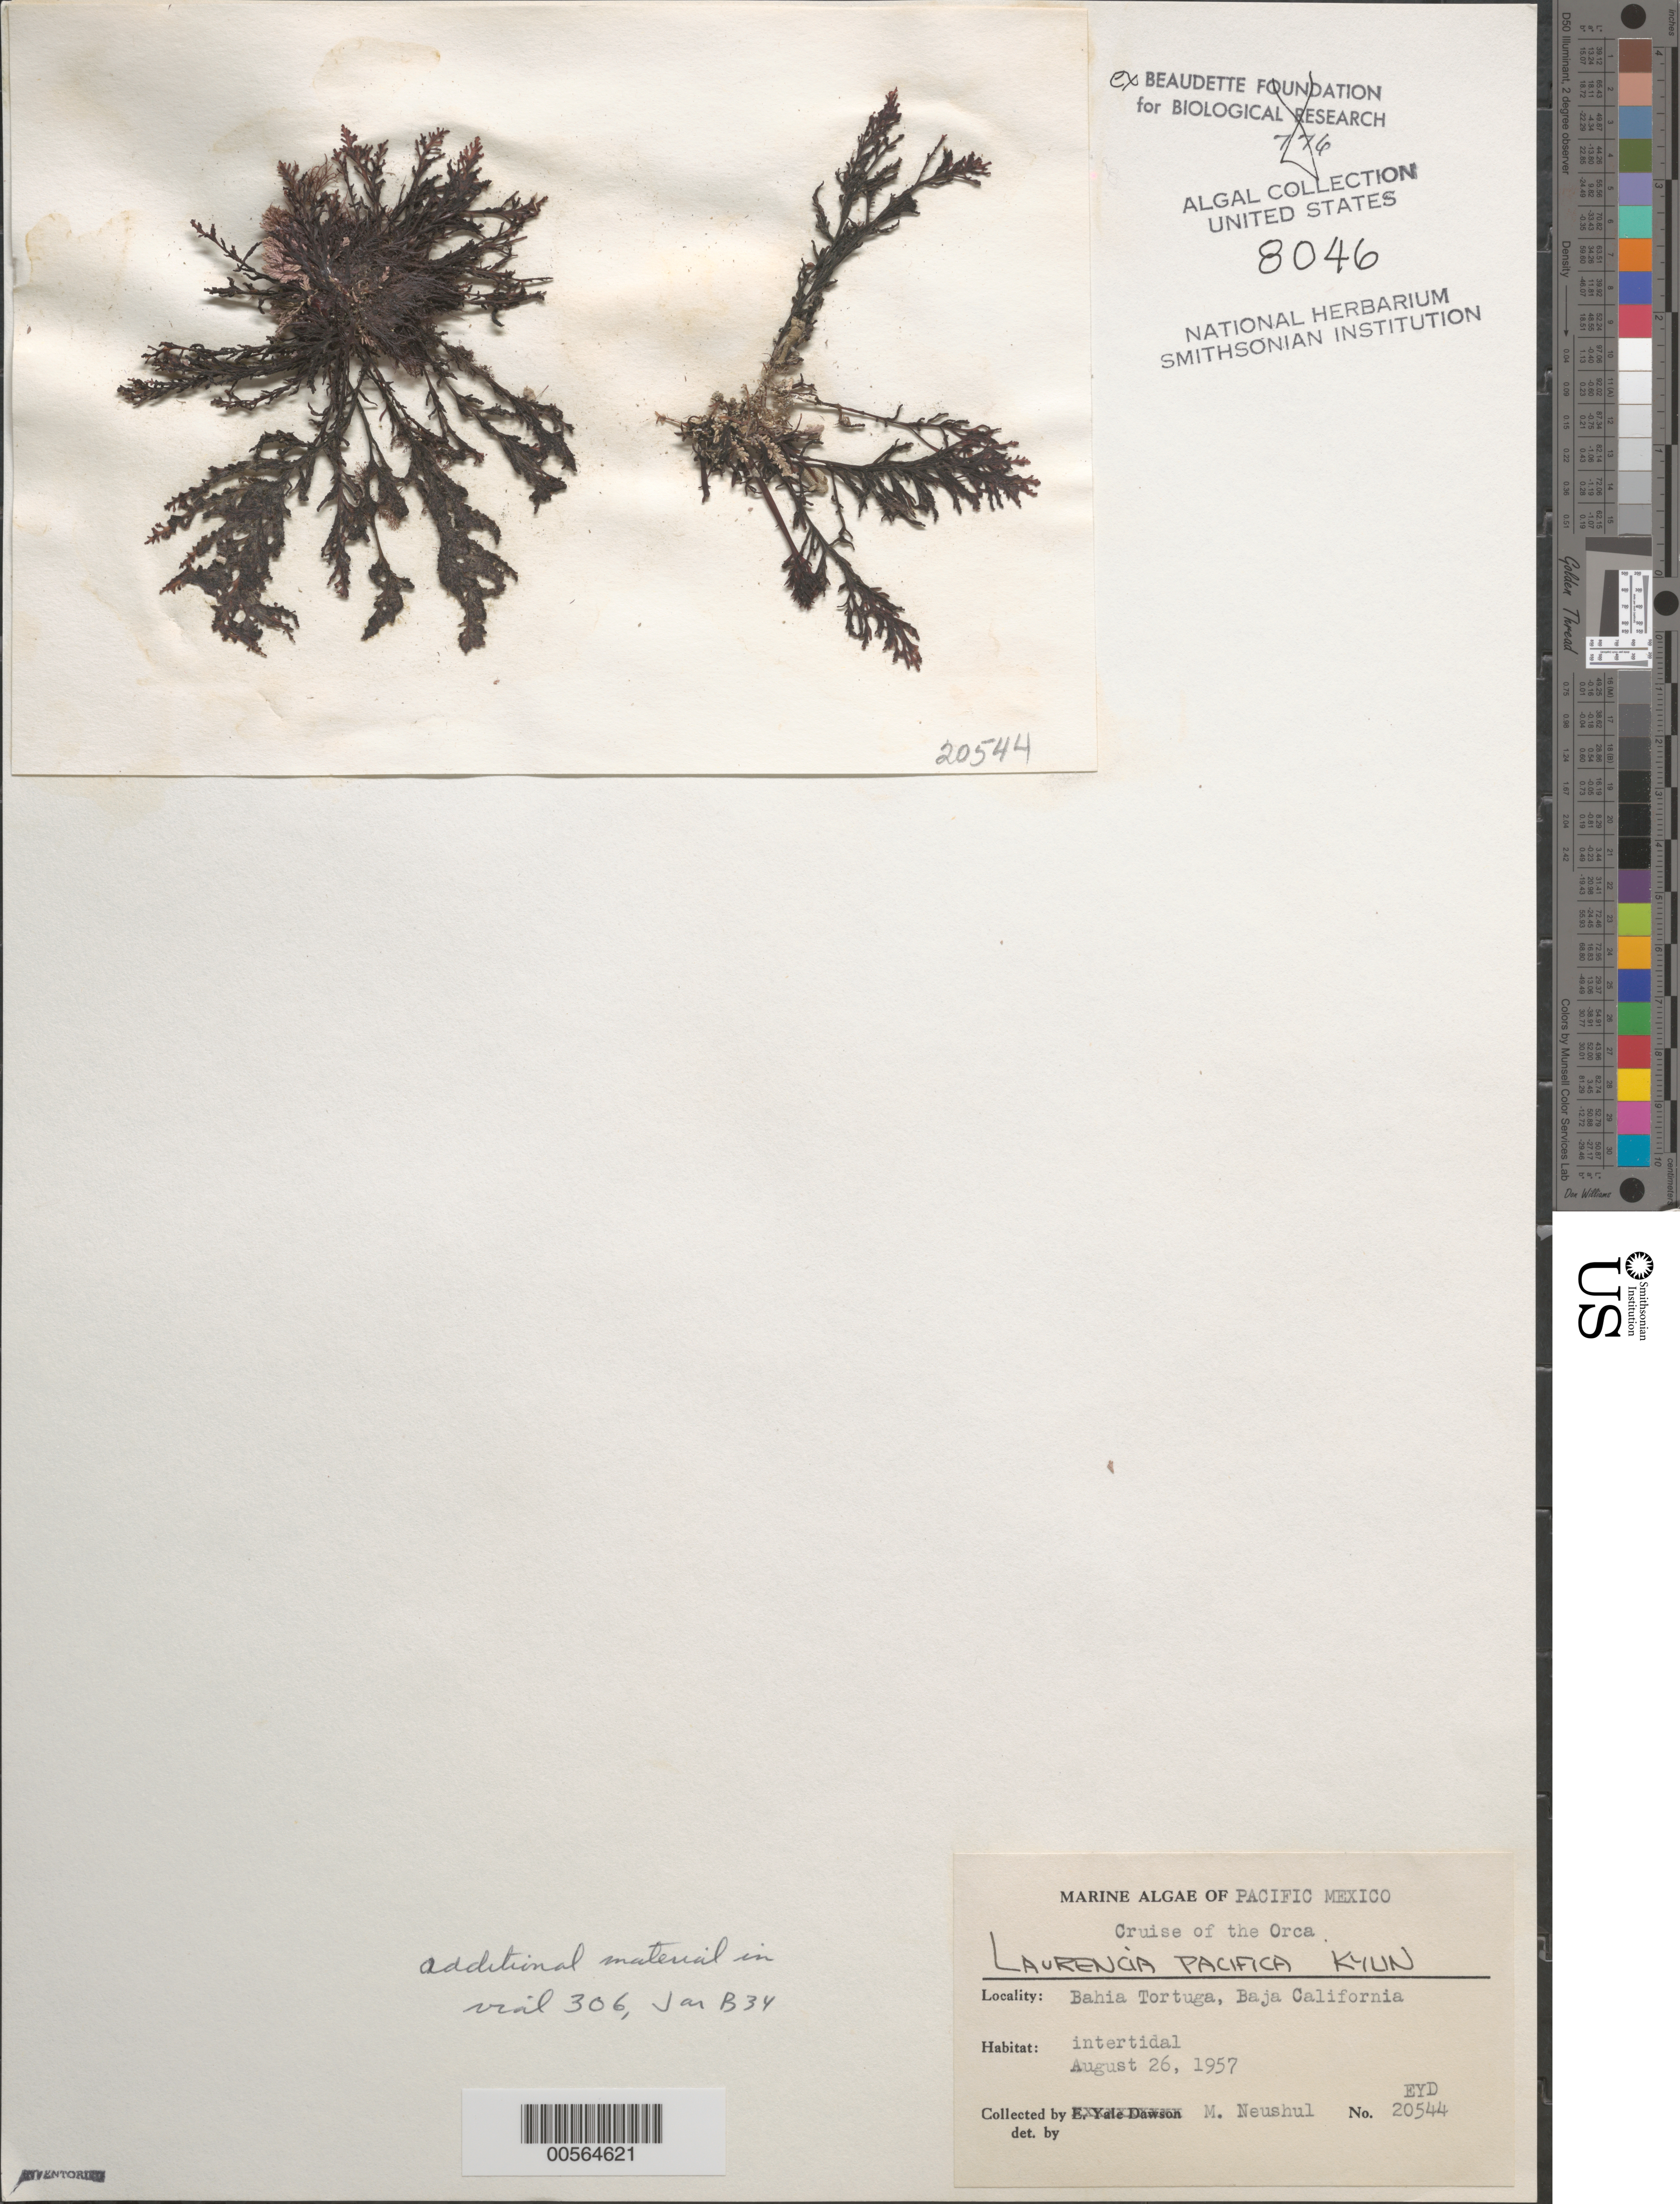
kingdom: Plantae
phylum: Rhodophyta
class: Florideophyceae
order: Ceramiales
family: Rhodomelaceae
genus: Laurencia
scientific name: Laurencia pacifica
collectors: M. Neushul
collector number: EYD 20544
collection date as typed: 26 Aug 1957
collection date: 1957-08-26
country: Mexico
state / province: Baja California Sur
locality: Bahia Tortuga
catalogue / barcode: US 8046